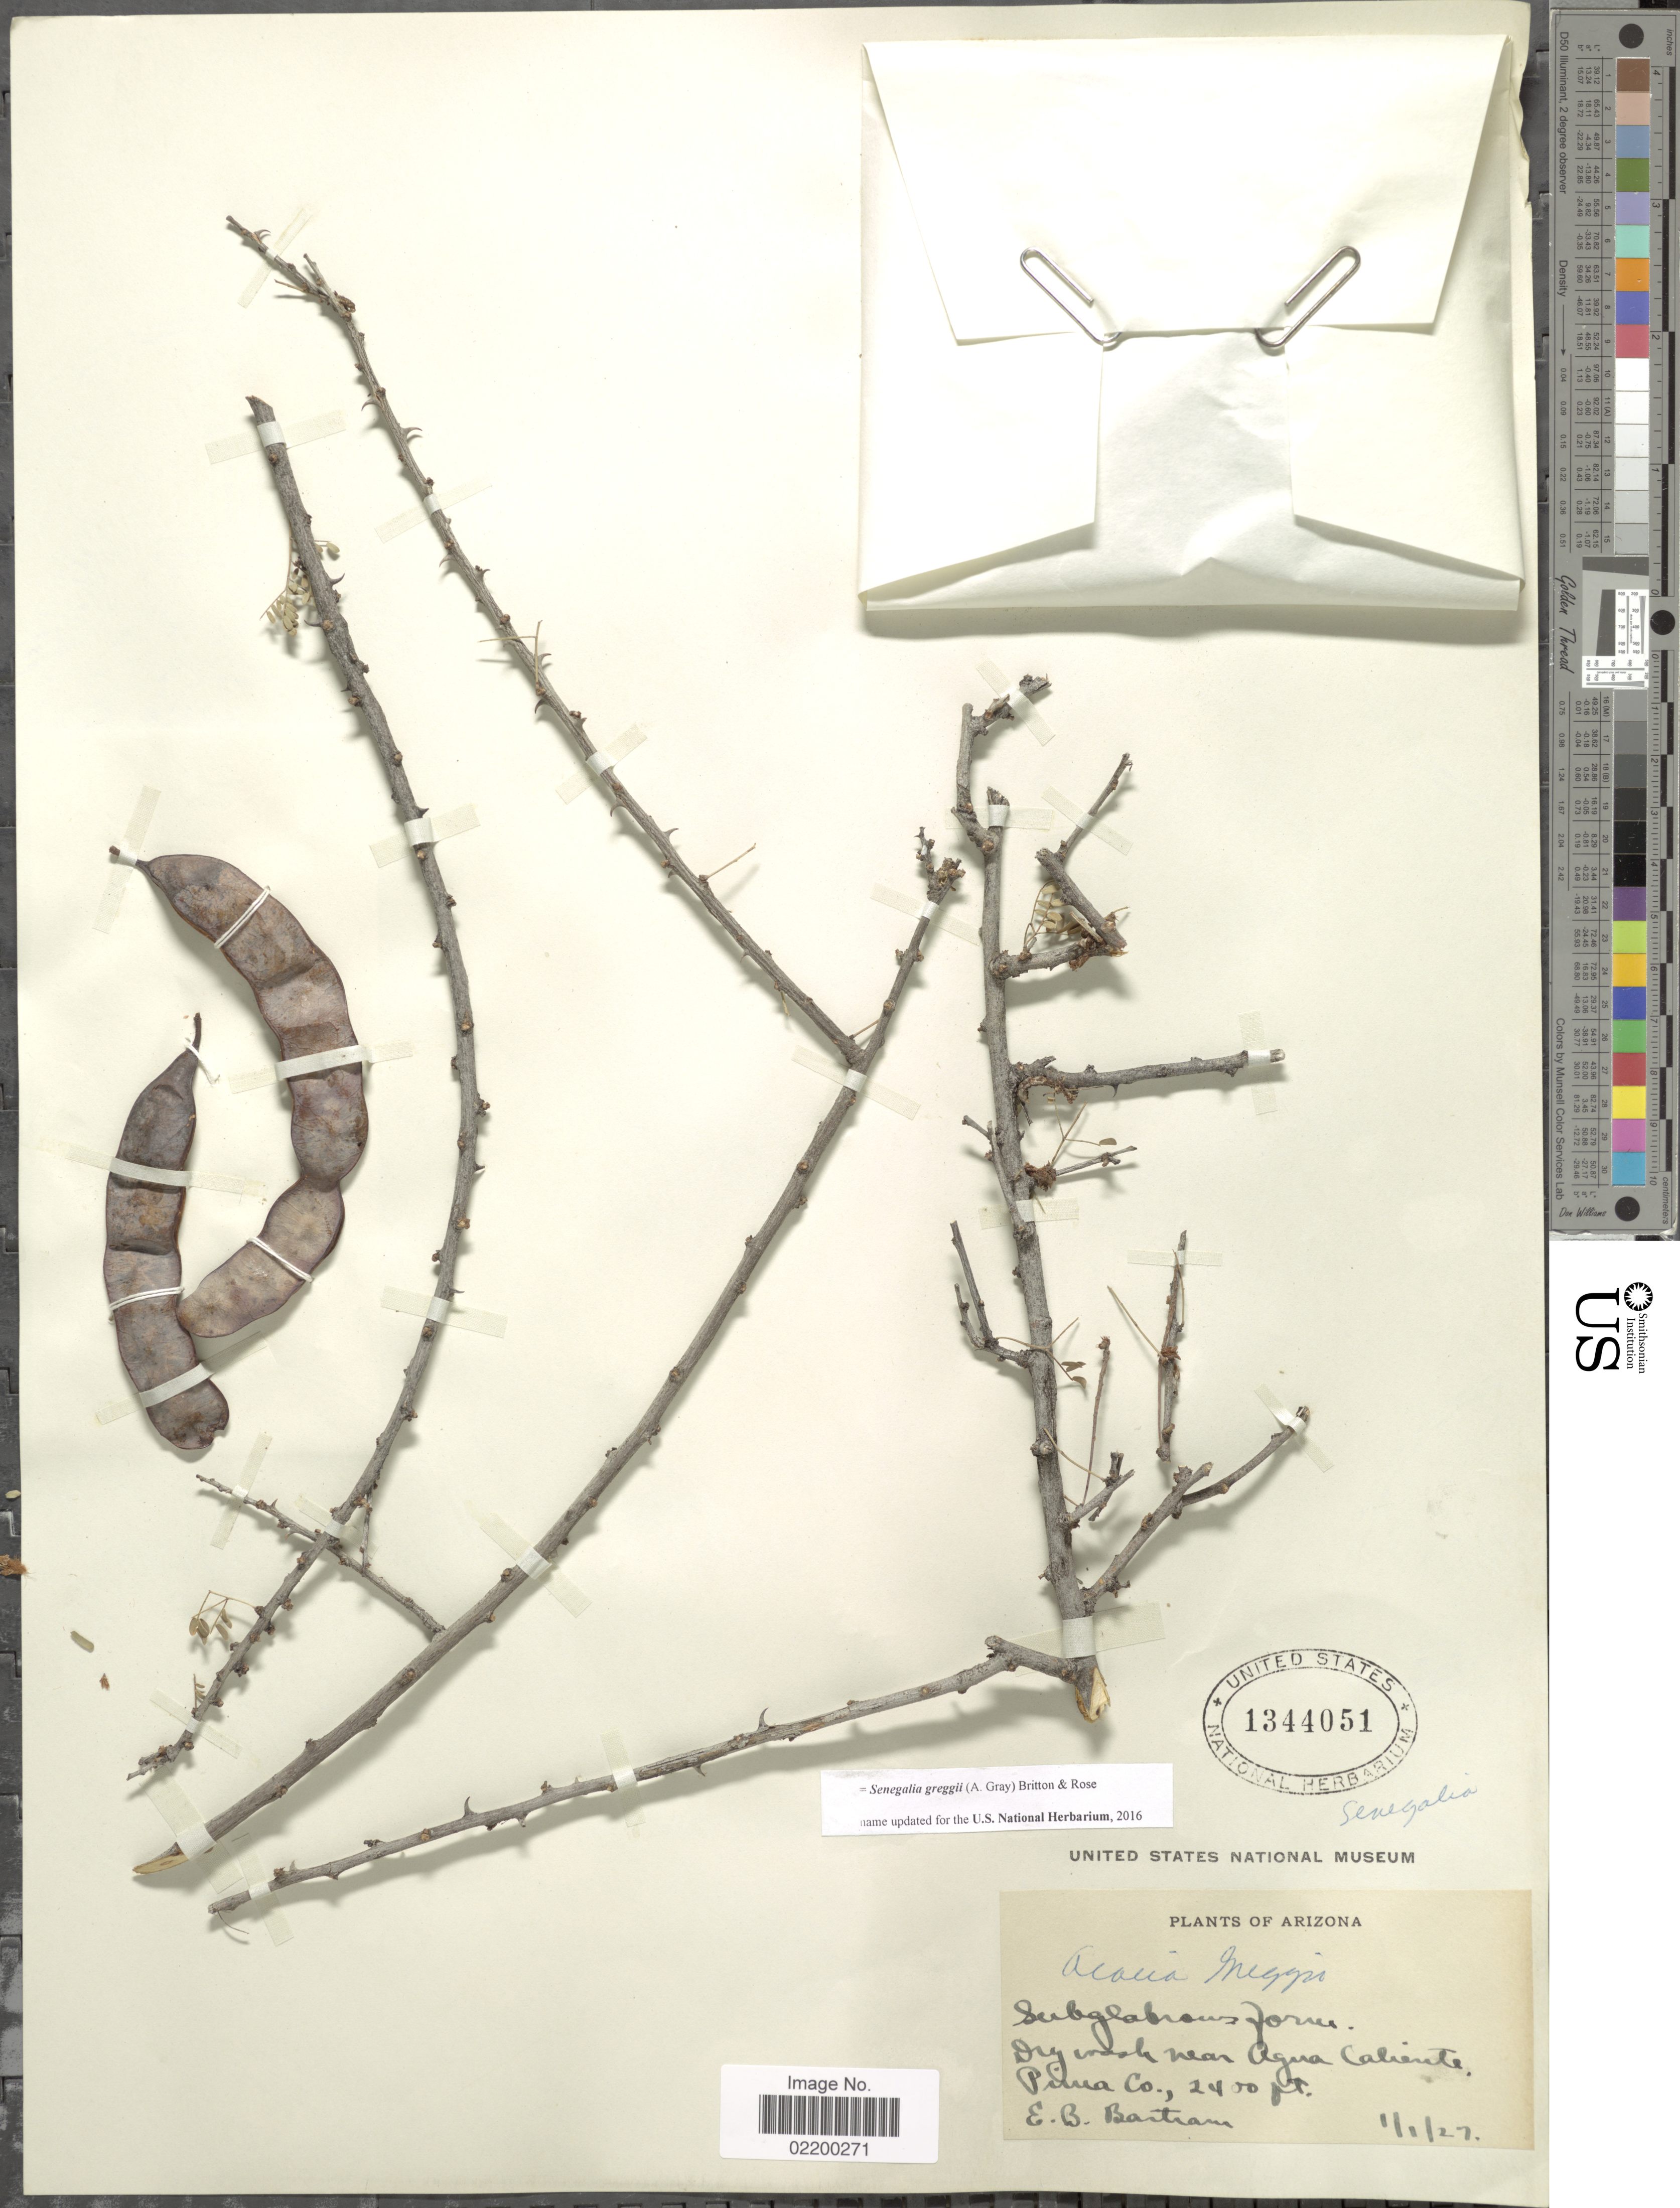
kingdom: Plantae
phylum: Tracheophyta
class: Magnoliopsida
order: Fabales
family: Fabaceae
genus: Senegalia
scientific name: Senegalia greggii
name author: (A. Gray) Britton & Rose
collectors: E. B. Bartram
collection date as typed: Transcribed d/m/y: 1/1/27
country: United States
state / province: Arizona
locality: Dry wash near Agua Caliente, Pima Co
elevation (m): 732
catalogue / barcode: US 1344051